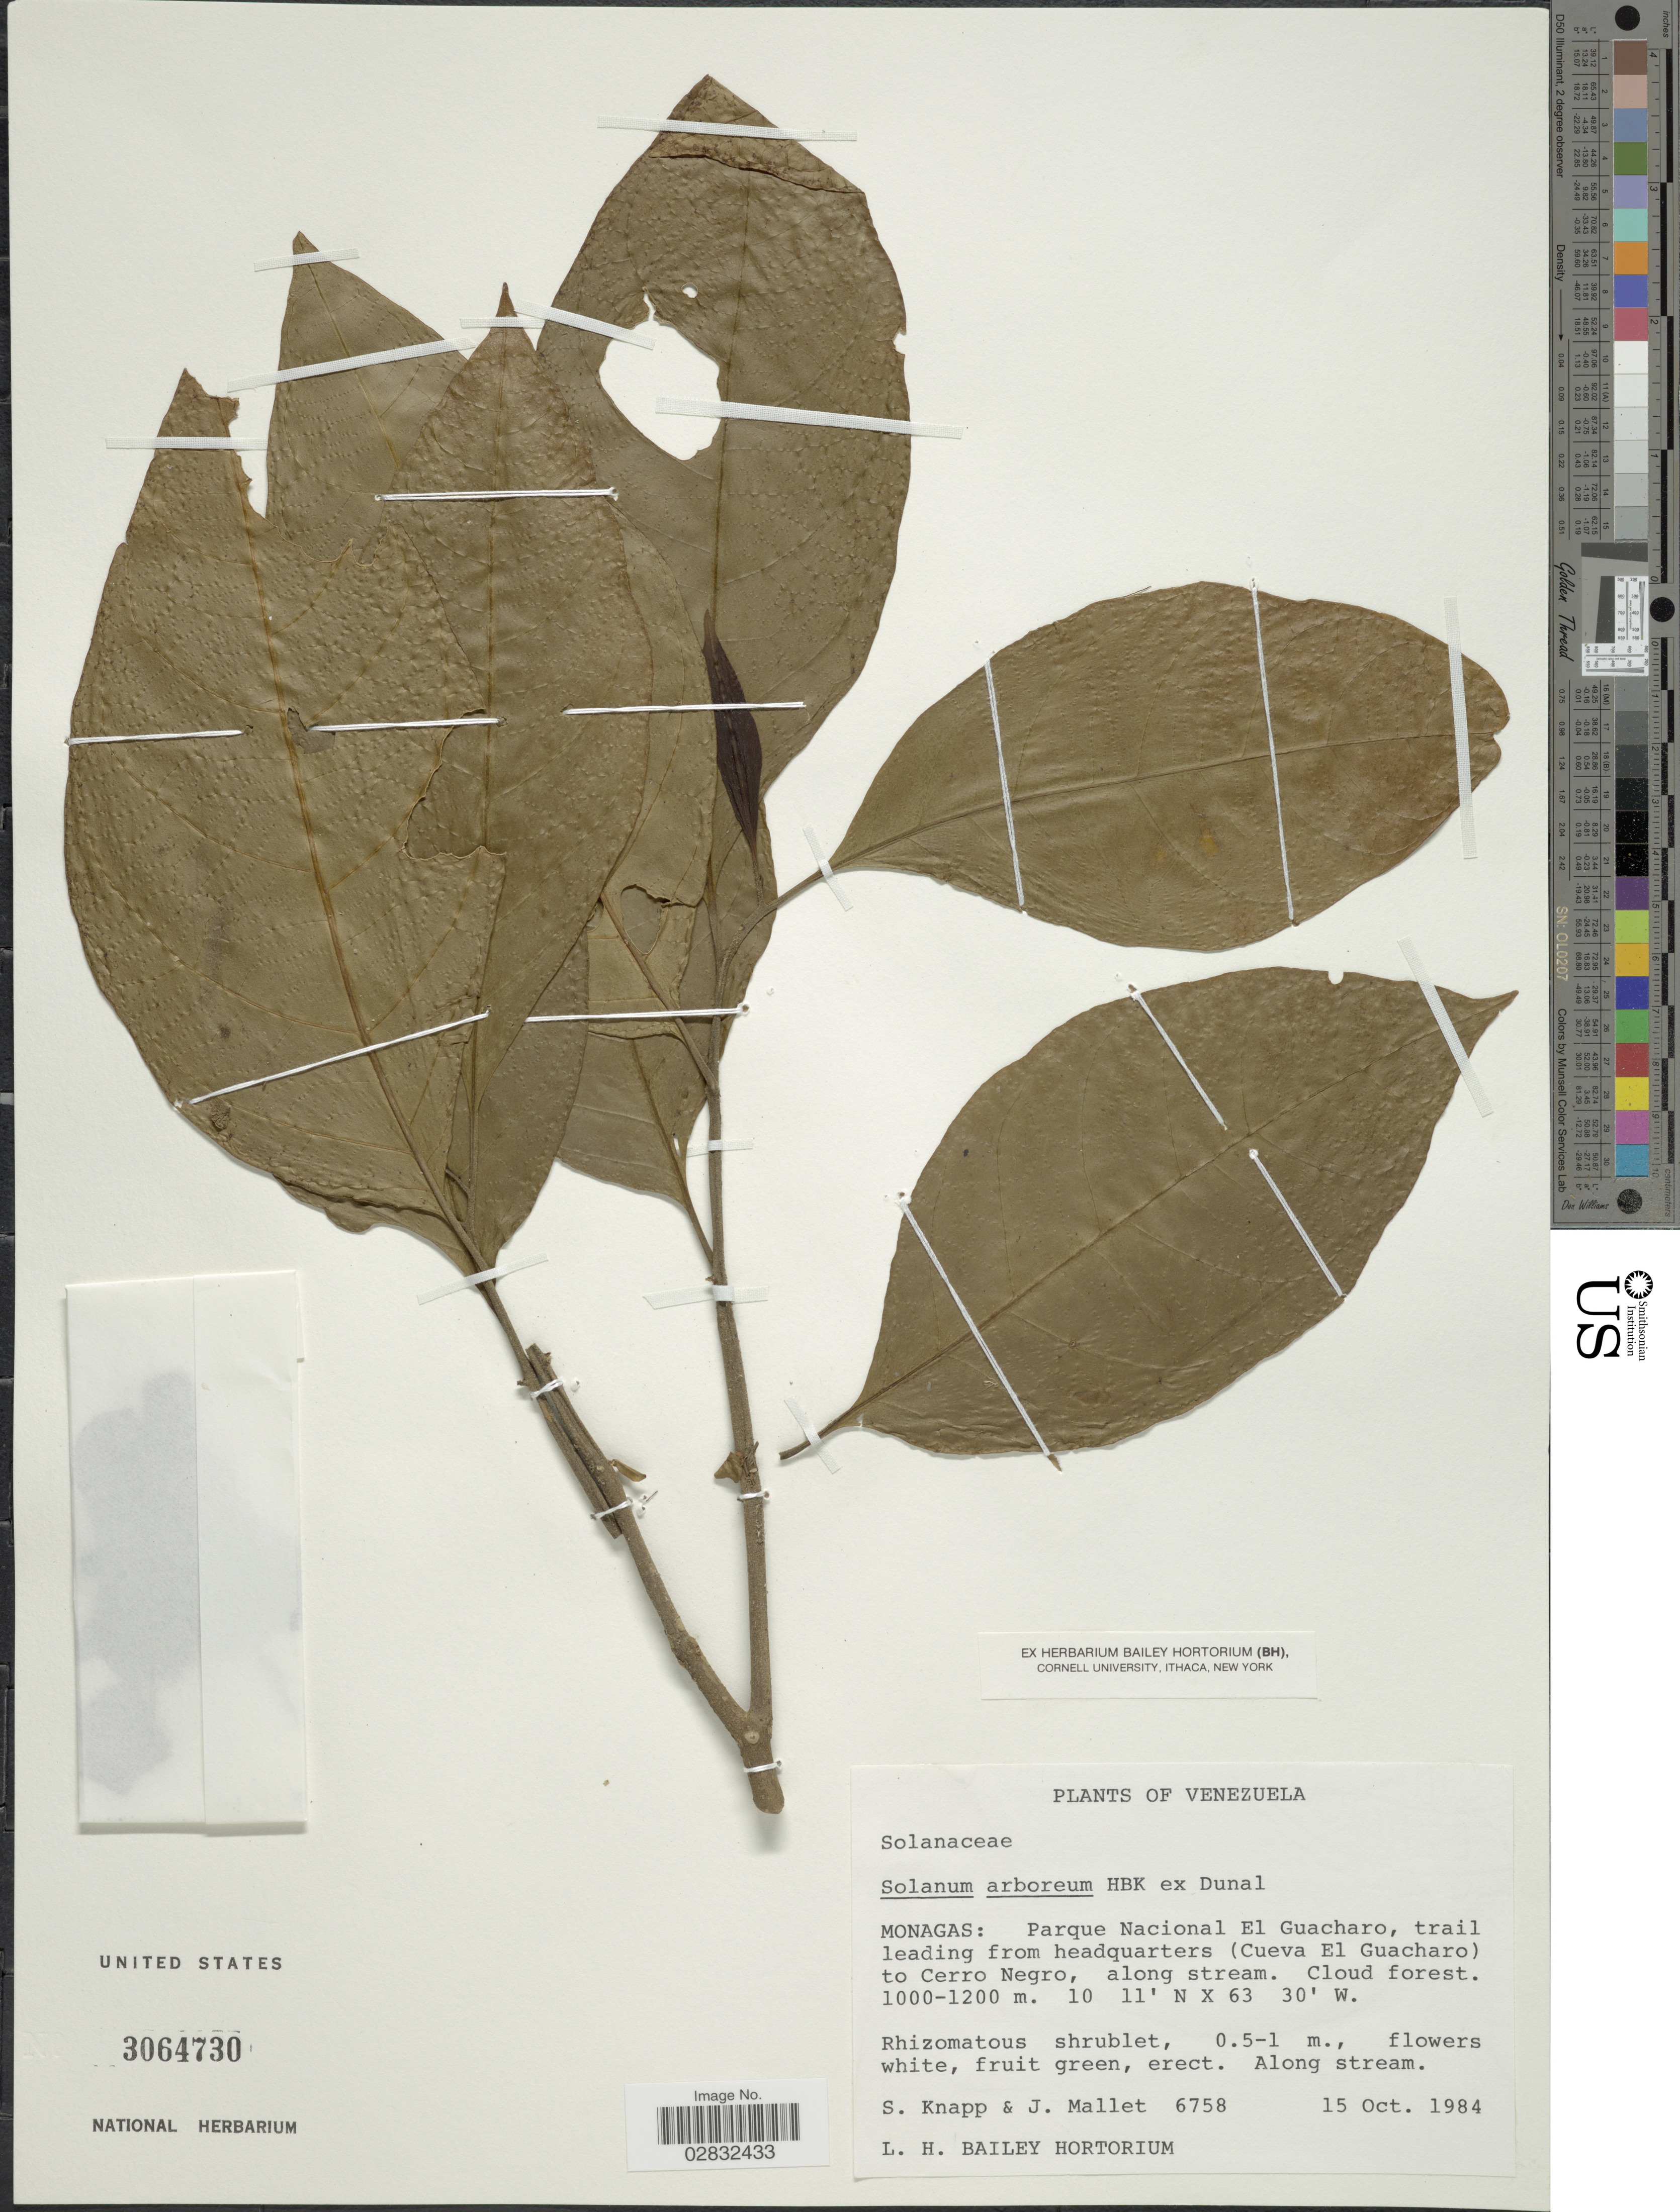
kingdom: Plantae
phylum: Tracheophyta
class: Magnoliopsida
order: Solanales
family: Solanaceae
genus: Solanum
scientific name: Solanum arboreum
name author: Dunal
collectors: S. Knapp & J. Mallet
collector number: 6758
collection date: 1984-10-15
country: Venezuela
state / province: Monagas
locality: Monagas: Parque Nacional El Guacharo, trail leading from headquarters (Cueva el Guacharo) to Cerro Negro, along stream.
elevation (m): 1000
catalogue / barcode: US 3064730